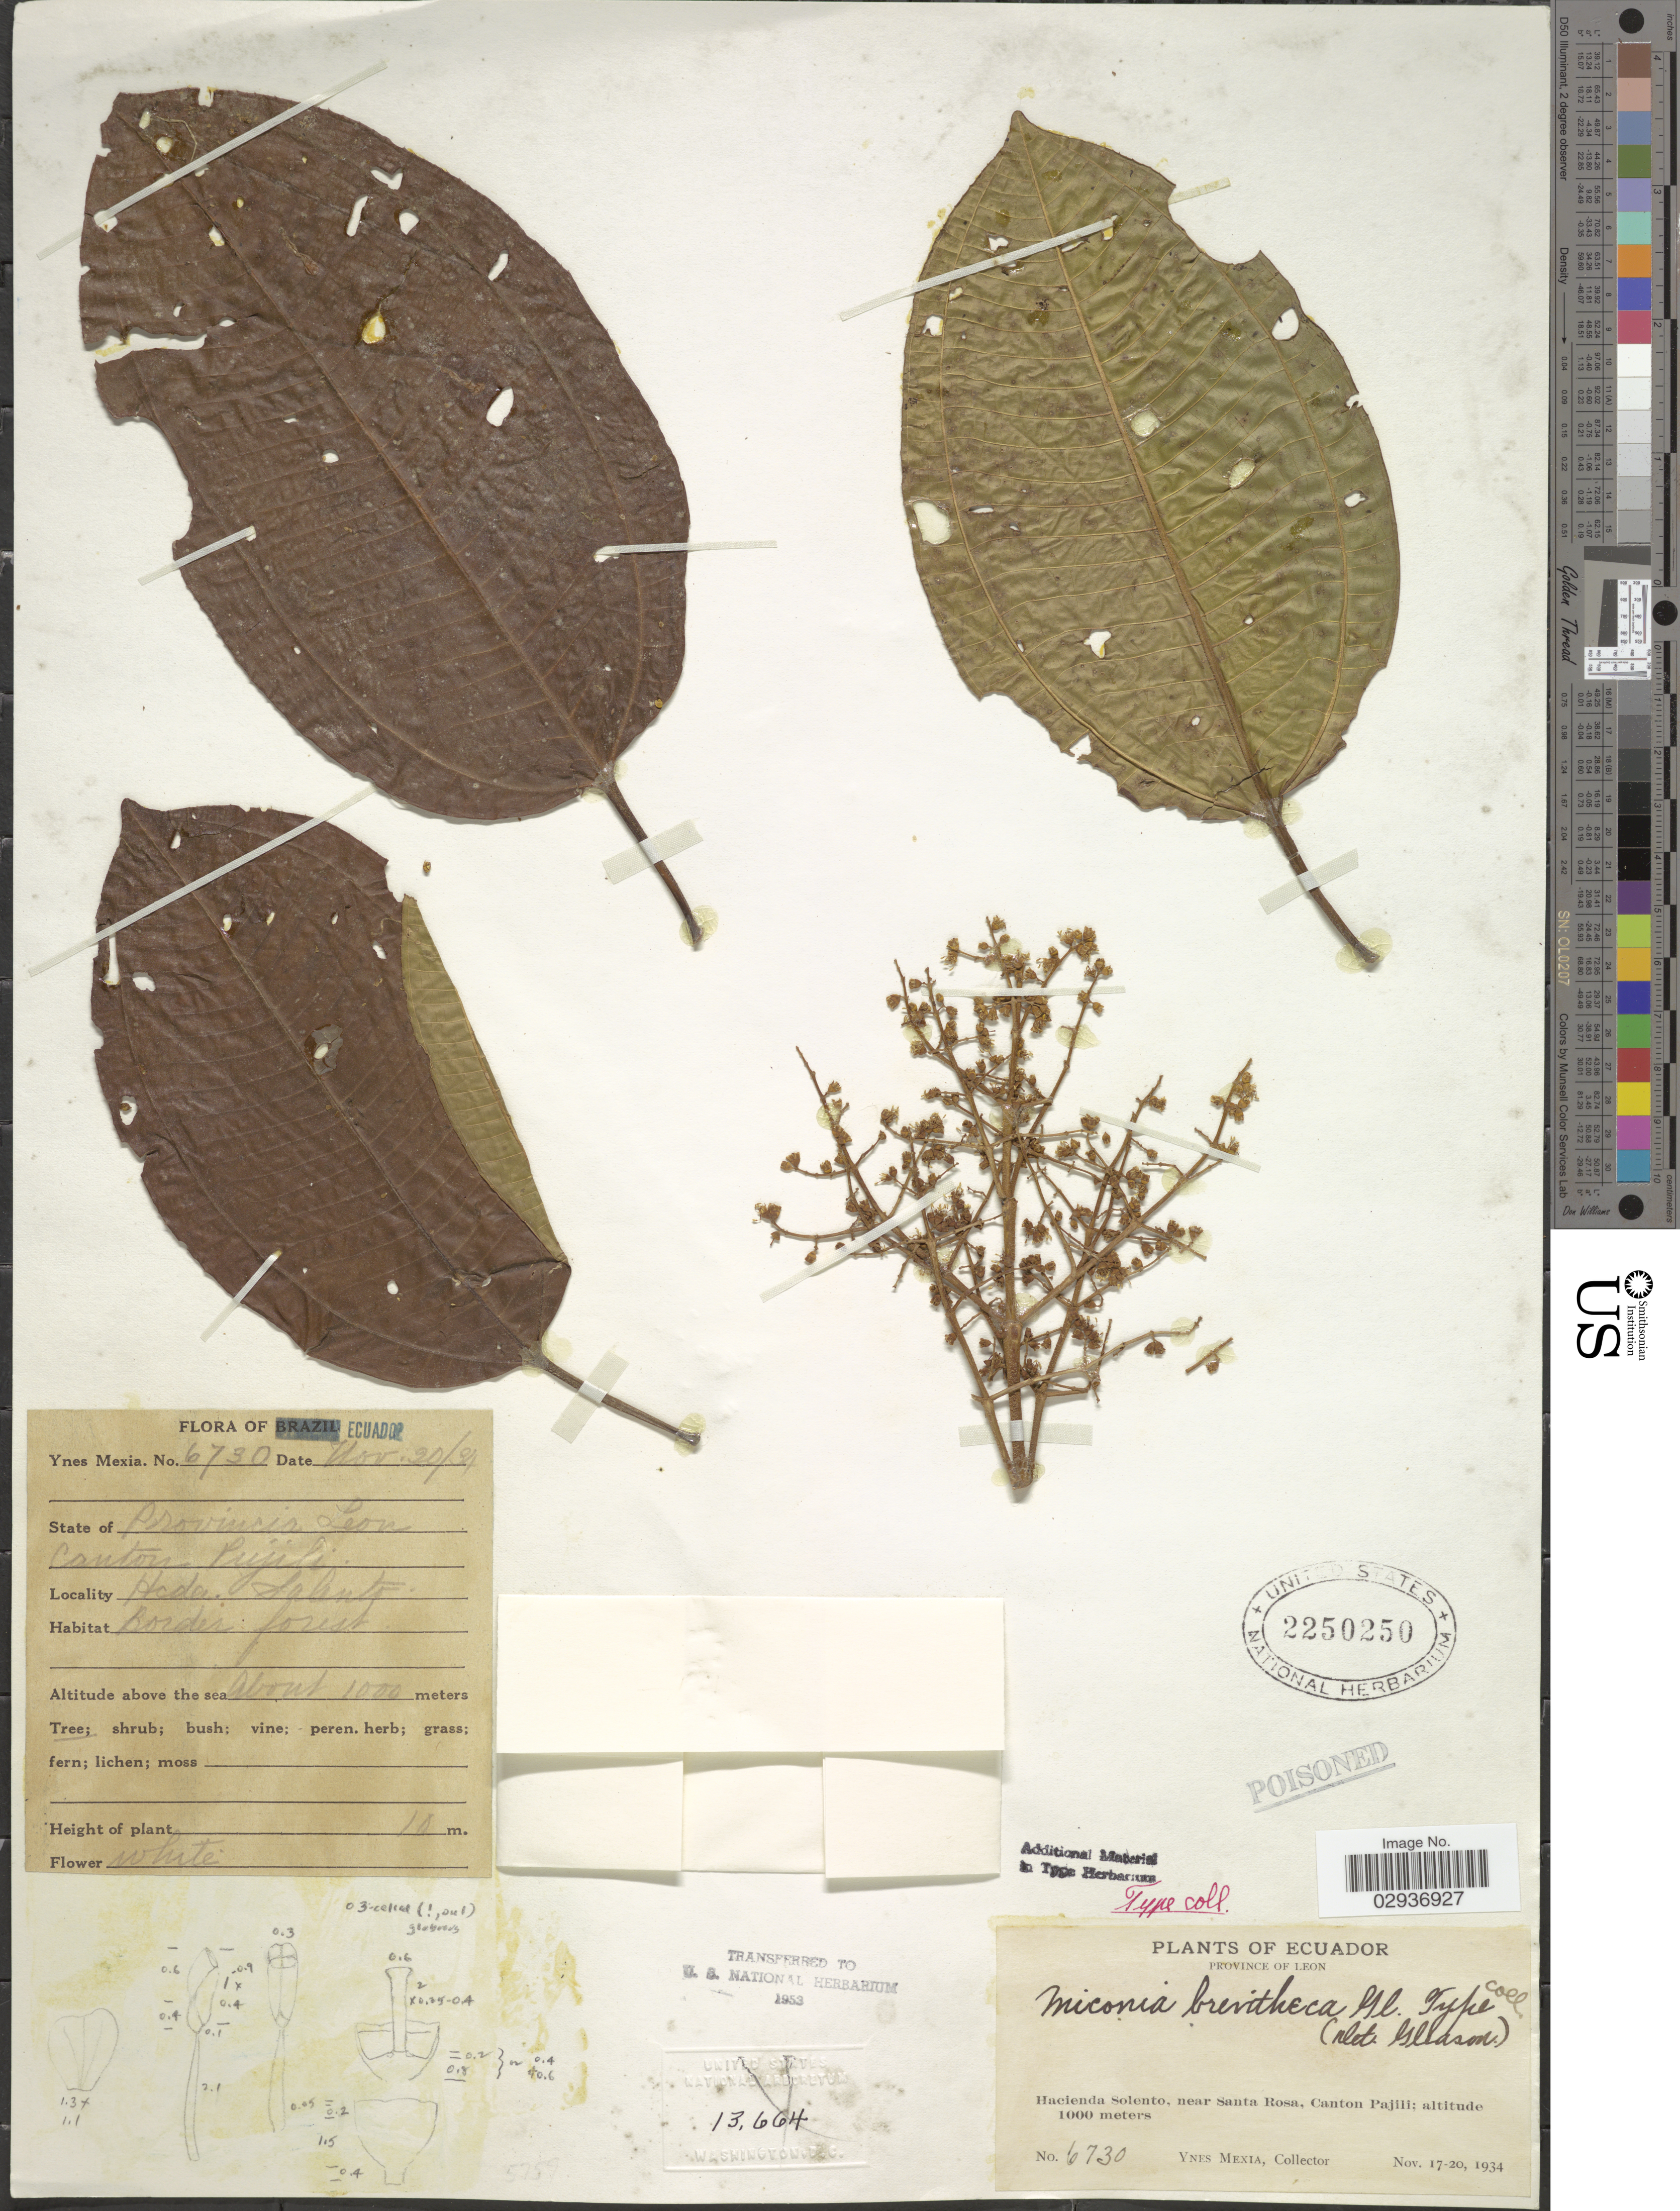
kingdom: Plantae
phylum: Tracheophyta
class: Magnoliopsida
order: Myrtales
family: Melastomataceae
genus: Miconia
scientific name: Miconia brevitheca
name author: Gleason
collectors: Y. Mexia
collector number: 6730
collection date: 1934-11-17/1934-11-20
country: Ecuador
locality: Province of Leon. Hacienda Solento, near Santa Rosa, Canton Pajili.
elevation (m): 1000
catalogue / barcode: US 2250250